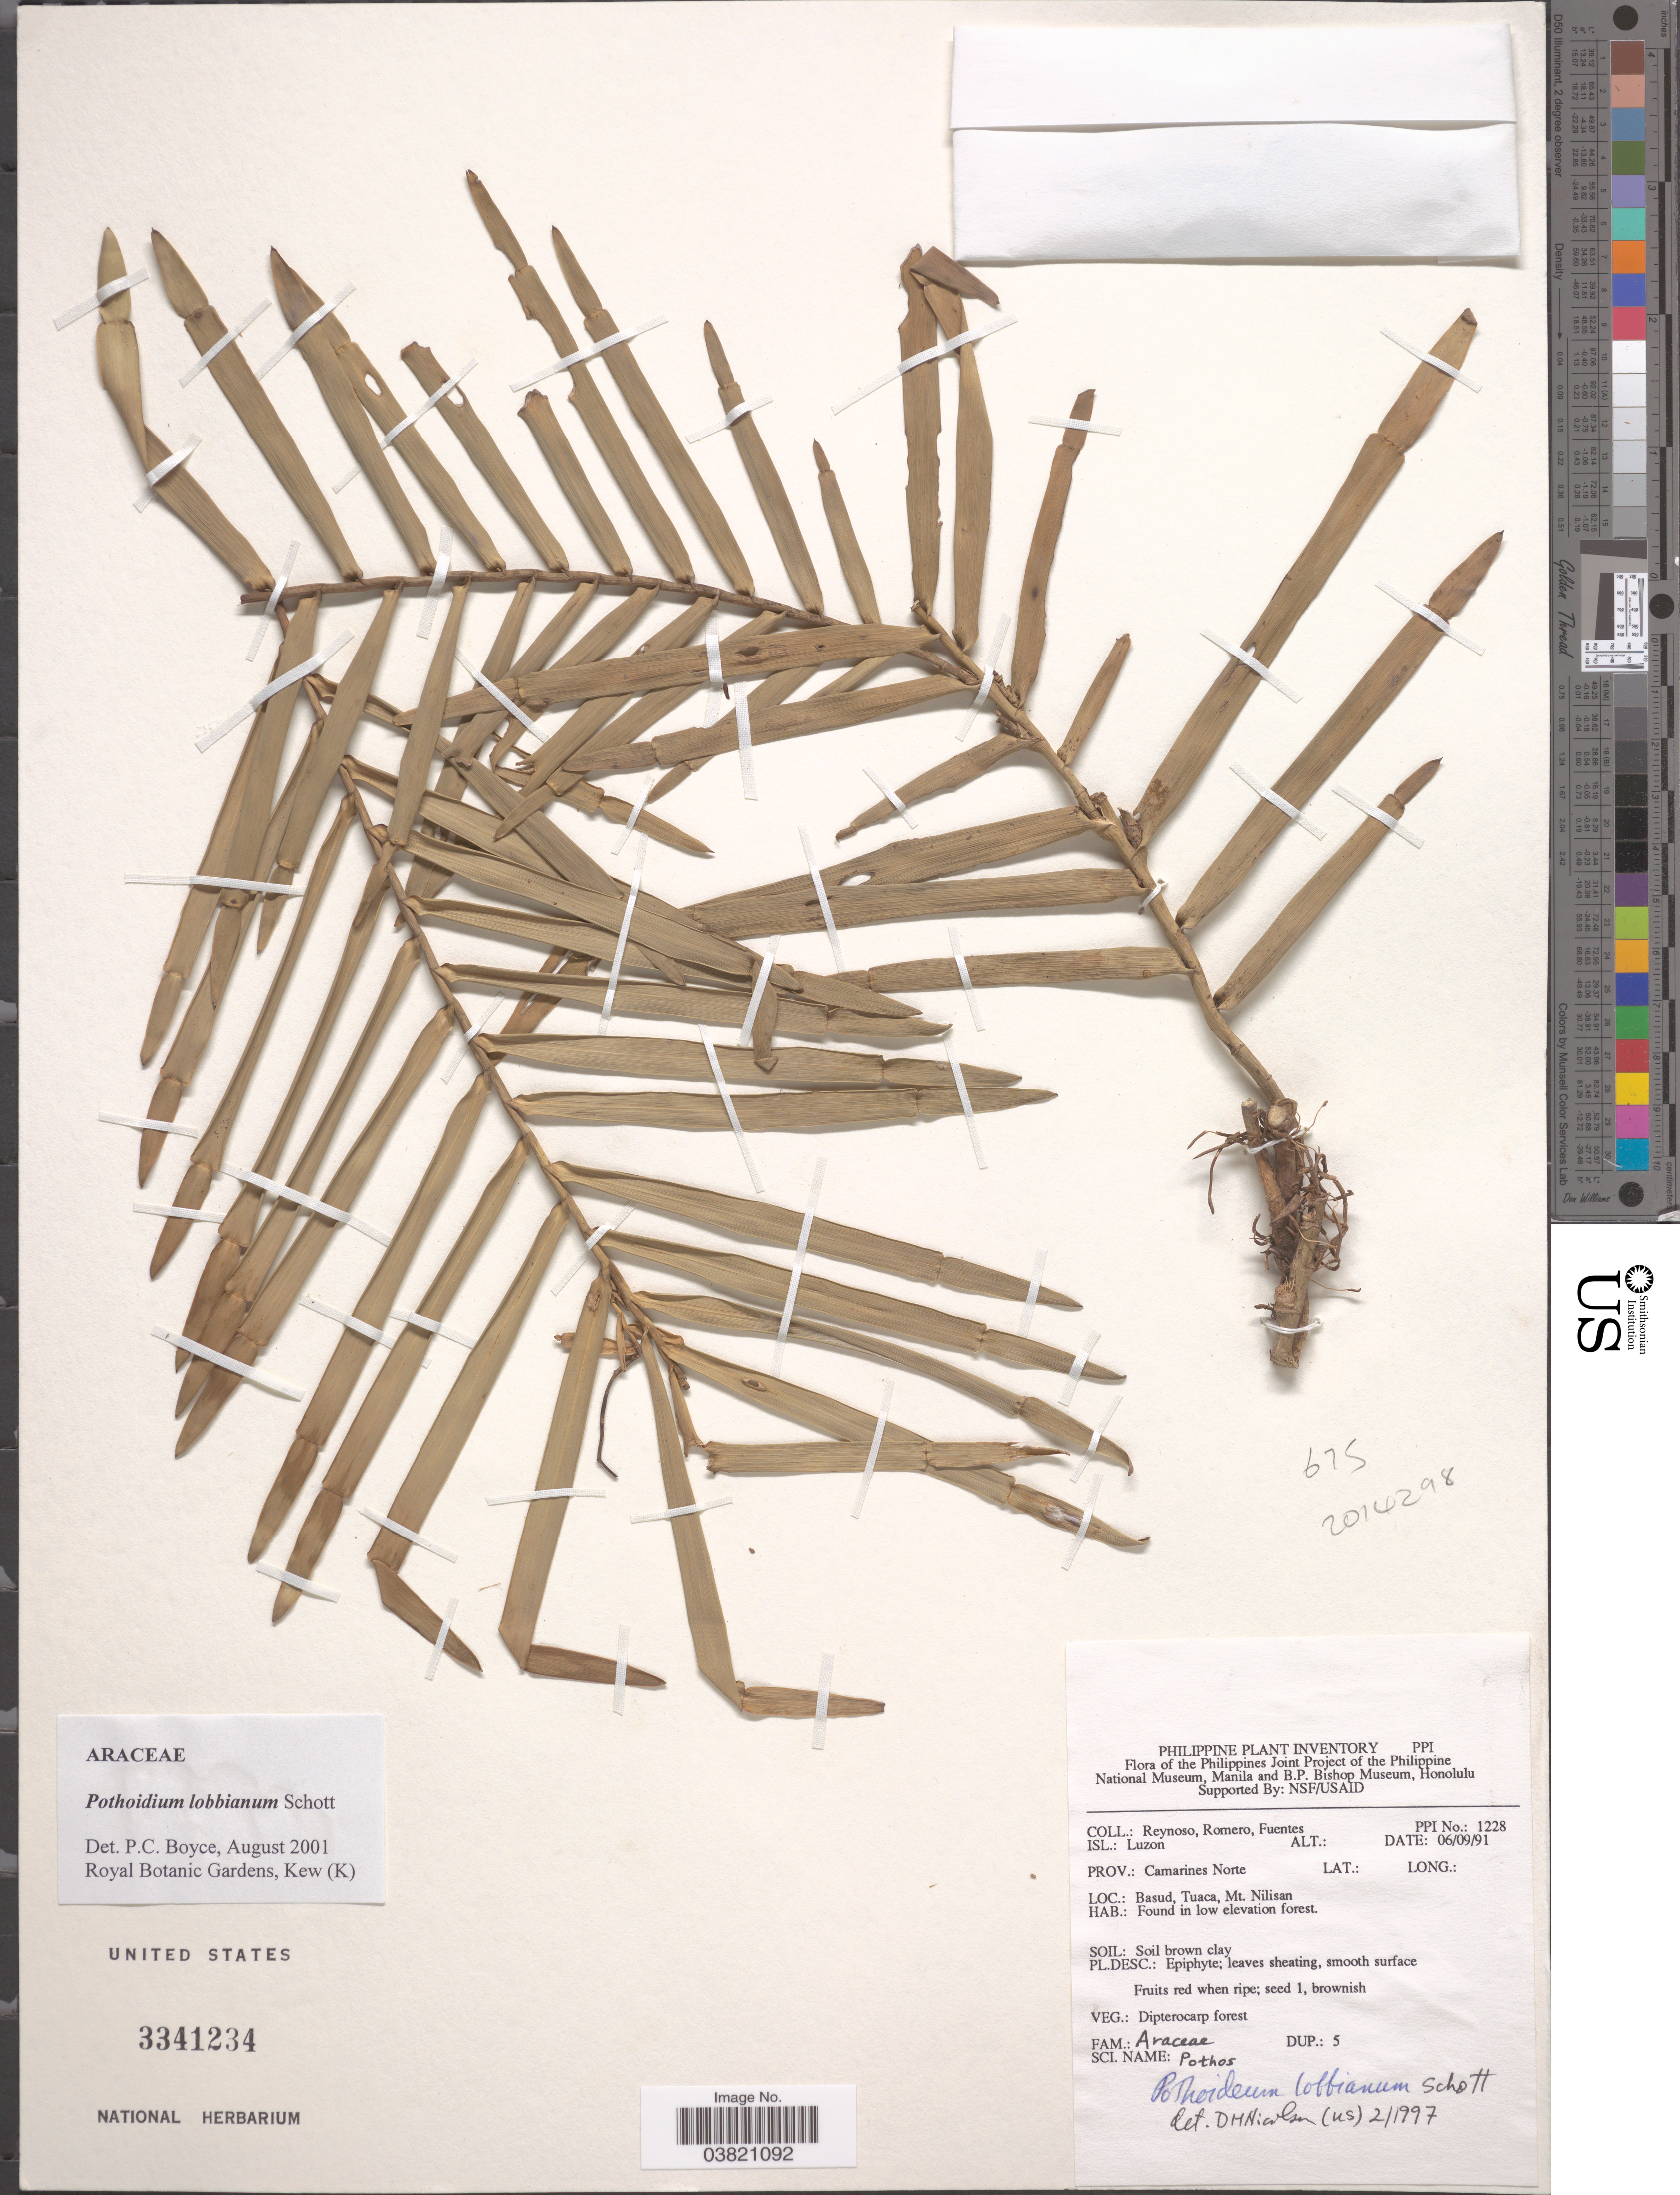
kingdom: Plantae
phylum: Tracheophyta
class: Liliopsida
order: Alismatales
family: Araceae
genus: Pothoidium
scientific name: Pothoidium lobbianum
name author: Schott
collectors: E. Reynoso, -. Romero & -. Fuentes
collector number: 1228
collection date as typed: Transcribed d/m/y: 6/9/91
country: Philippines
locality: Isl.: Luzon. Prov.: Camarines Norte. Basud, Tuaca, Mt. Nilisan.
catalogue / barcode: US 3341234